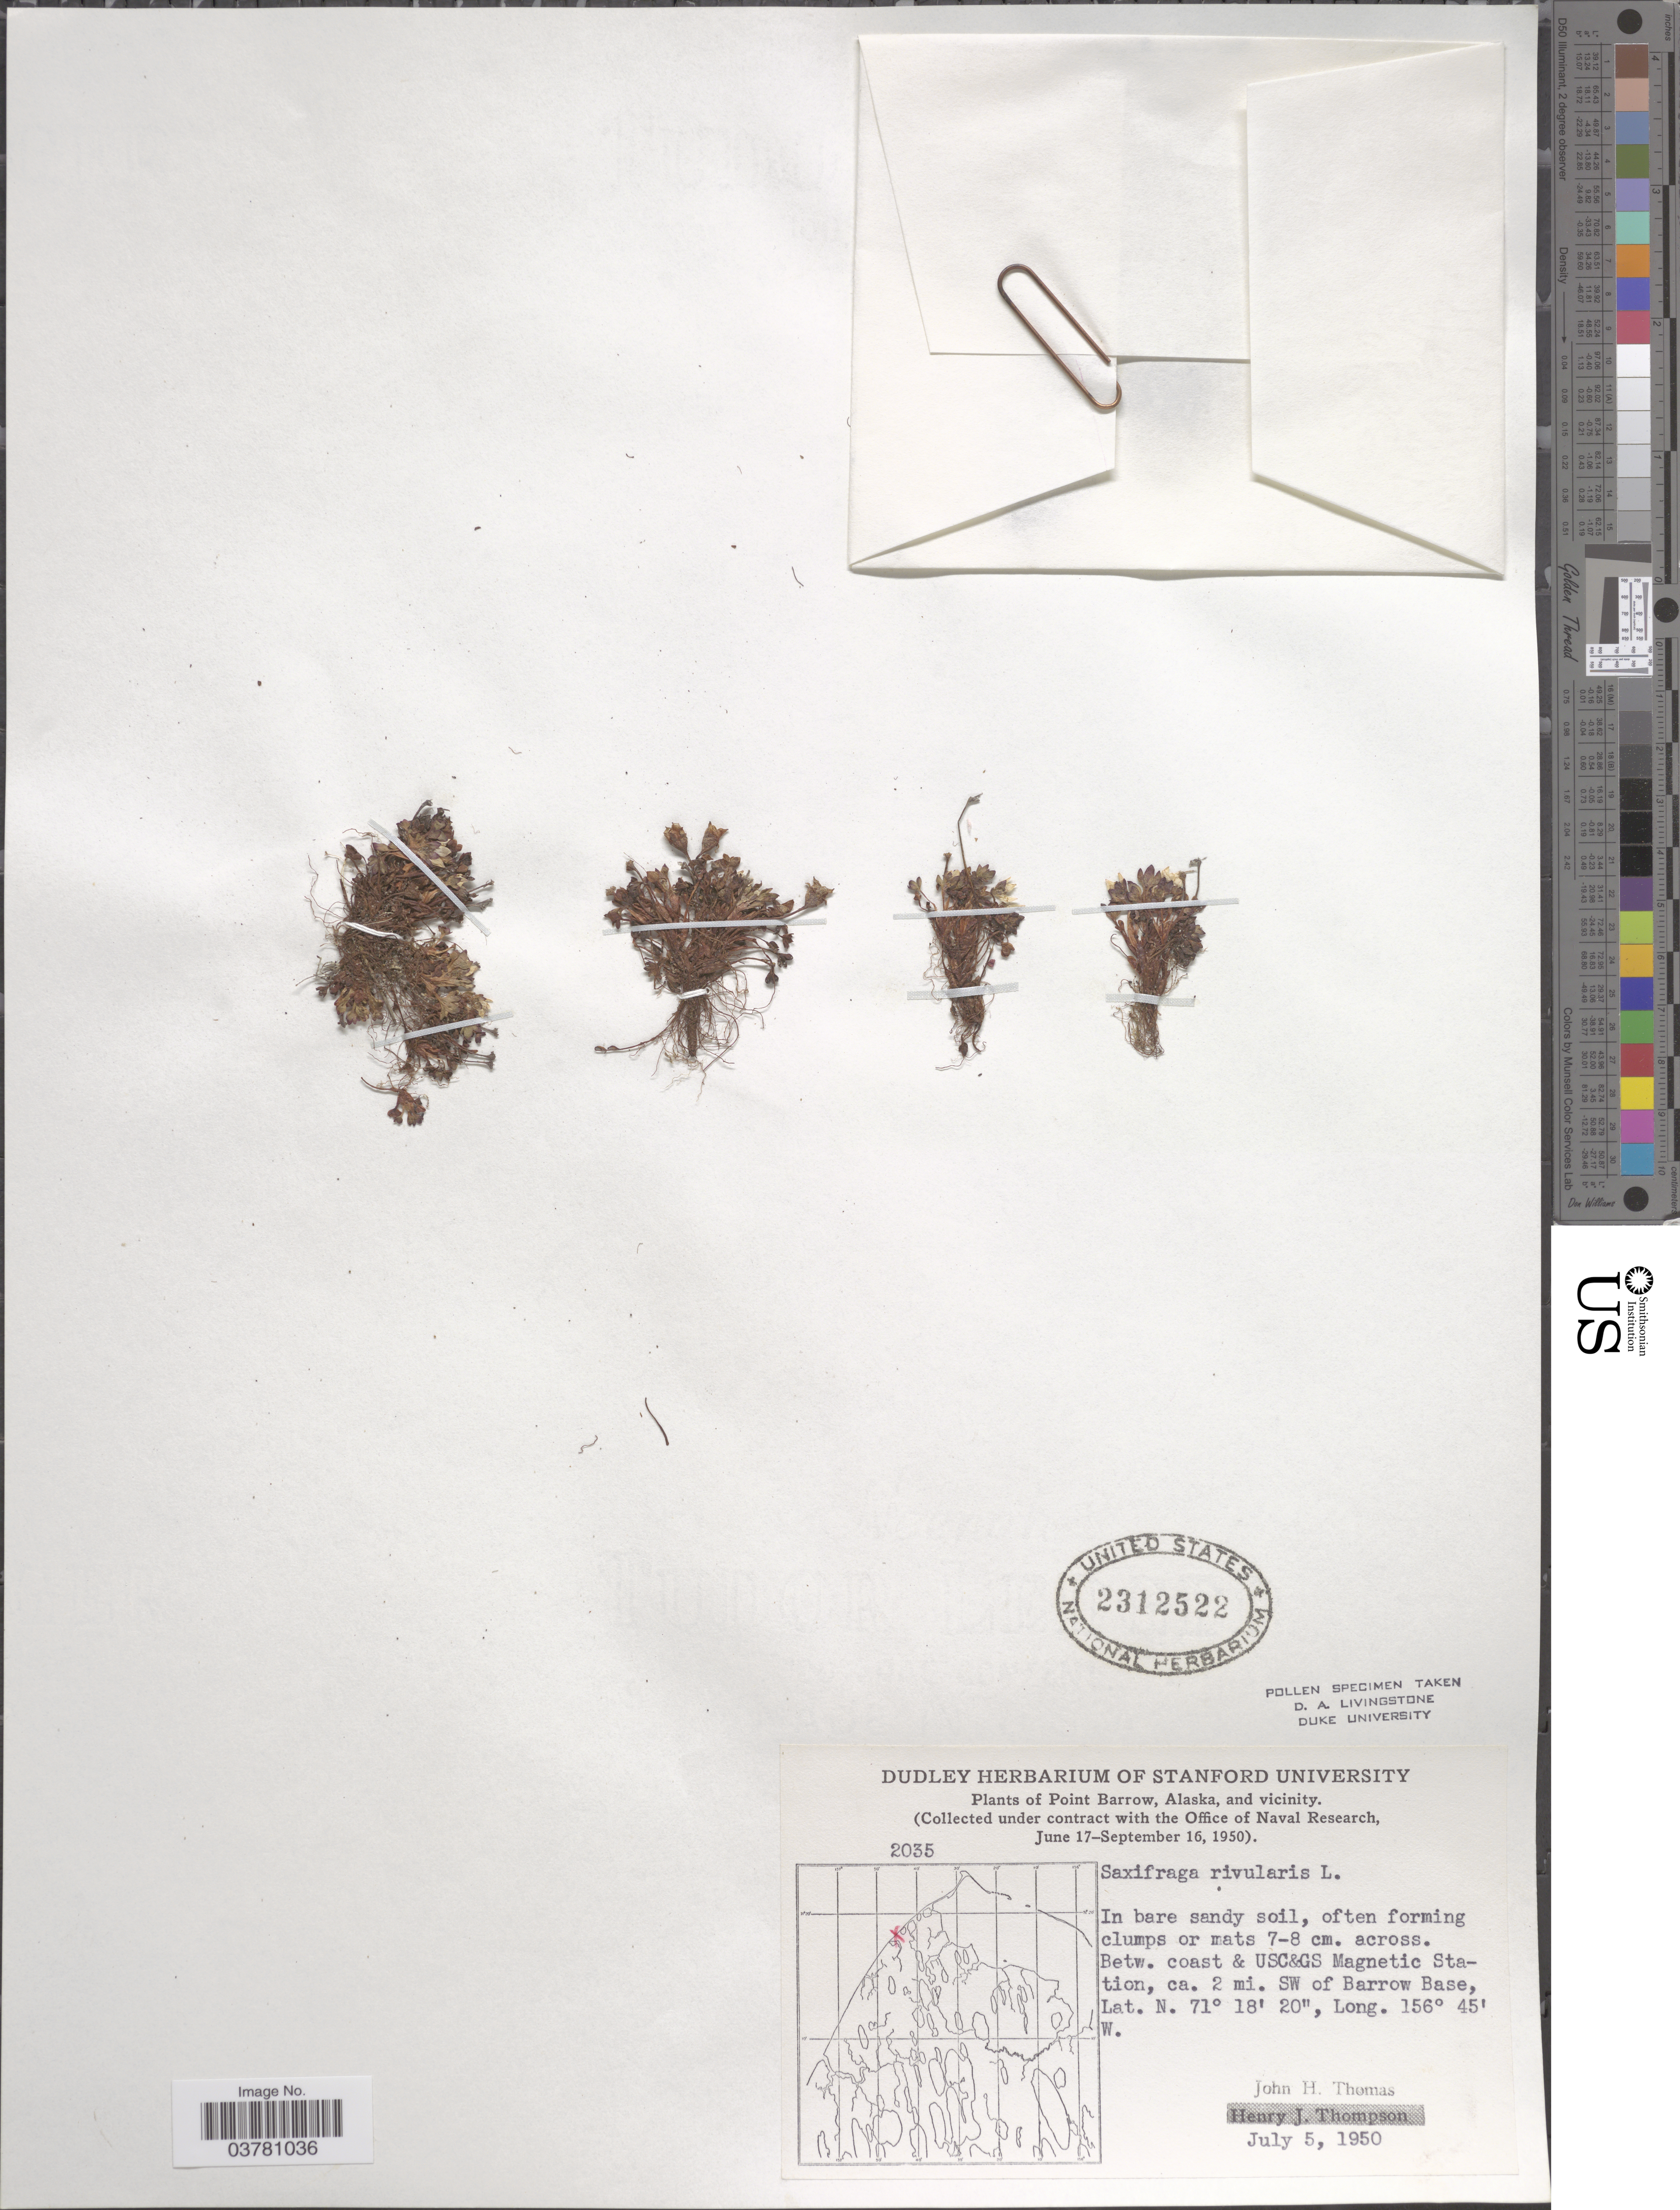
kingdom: Plantae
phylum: Tracheophyta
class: Magnoliopsida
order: Saxifragales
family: Saxifragaceae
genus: Saxifraga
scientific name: Saxifraga rivularis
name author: L.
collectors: J. H. Thomas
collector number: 2035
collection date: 1950-07-05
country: United States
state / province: Alaska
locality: Point Barrow, Alaska, and vicinity. Betw. coast & USC&GS Magnetic Station, ca. 2 mi. SW of Barrow Base.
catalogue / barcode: US 2312522